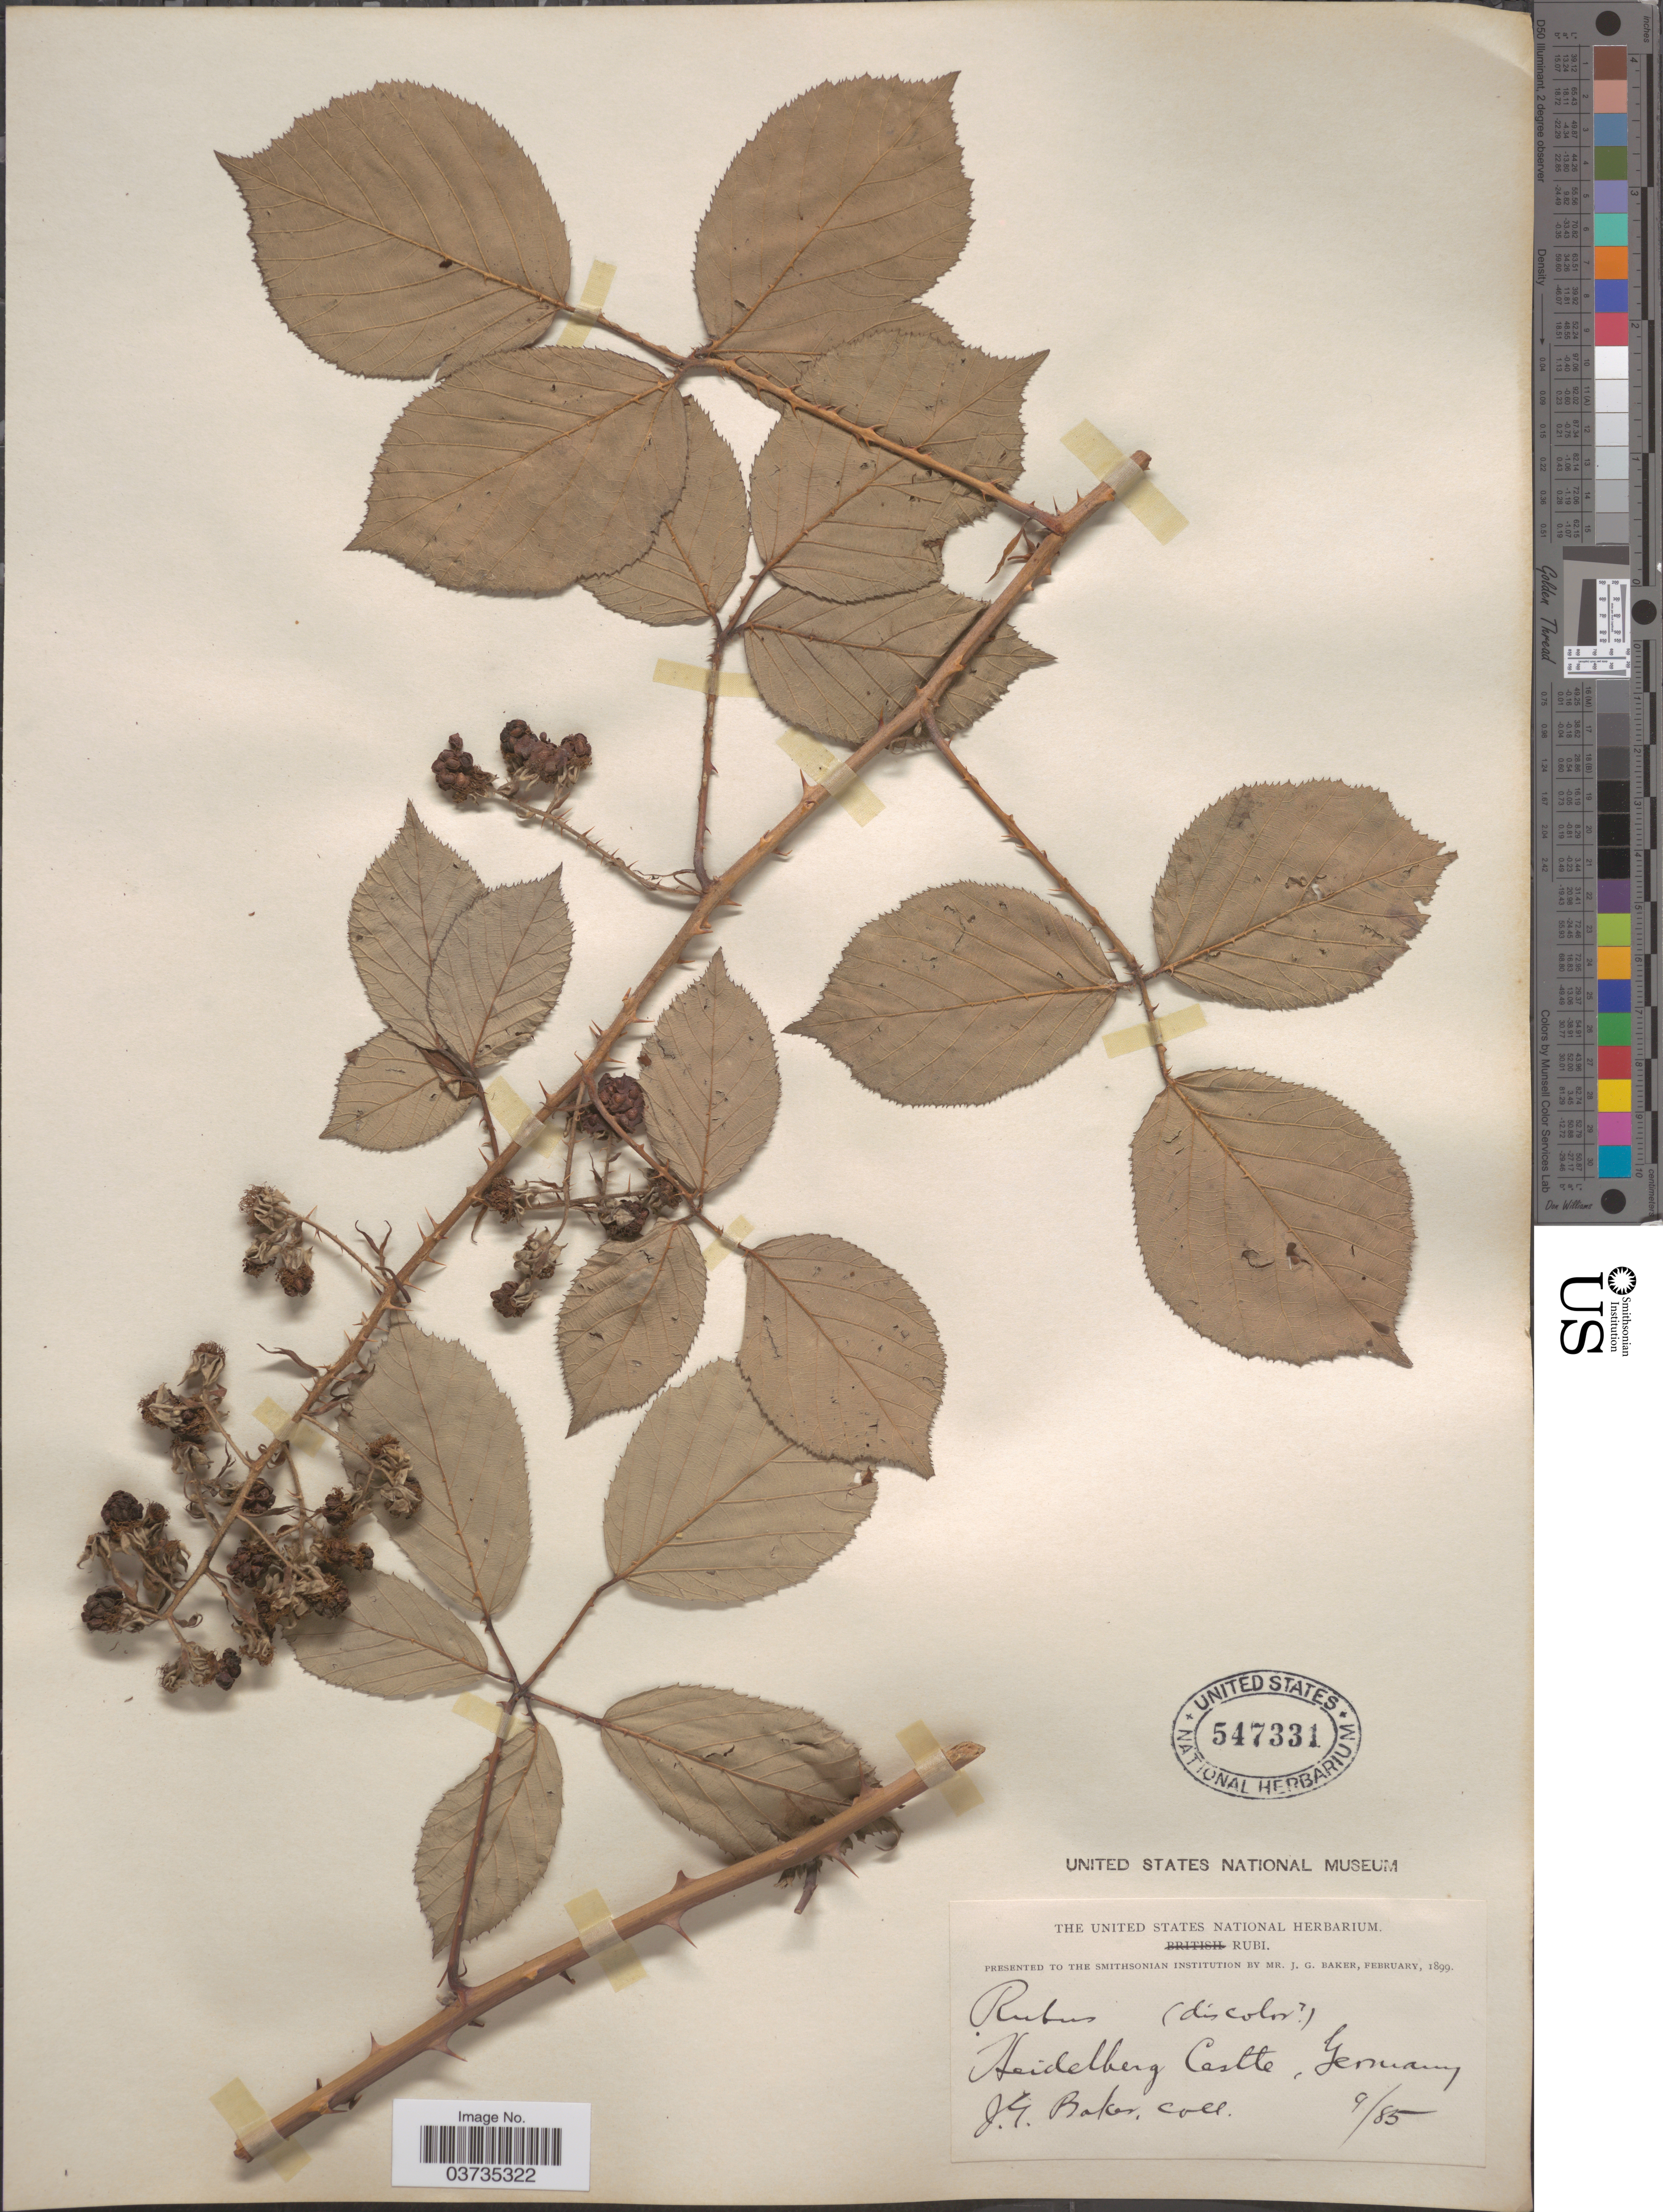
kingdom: Plantae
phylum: Tracheophyta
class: Magnoliopsida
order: Rosales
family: Rosaceae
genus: Rubus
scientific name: Rubus discolor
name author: Weihe & Nees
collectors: J. G. Baker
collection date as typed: Transcribed d/m/y: /9/85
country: Germany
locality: Heidelberg Castle.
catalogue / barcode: US 547331